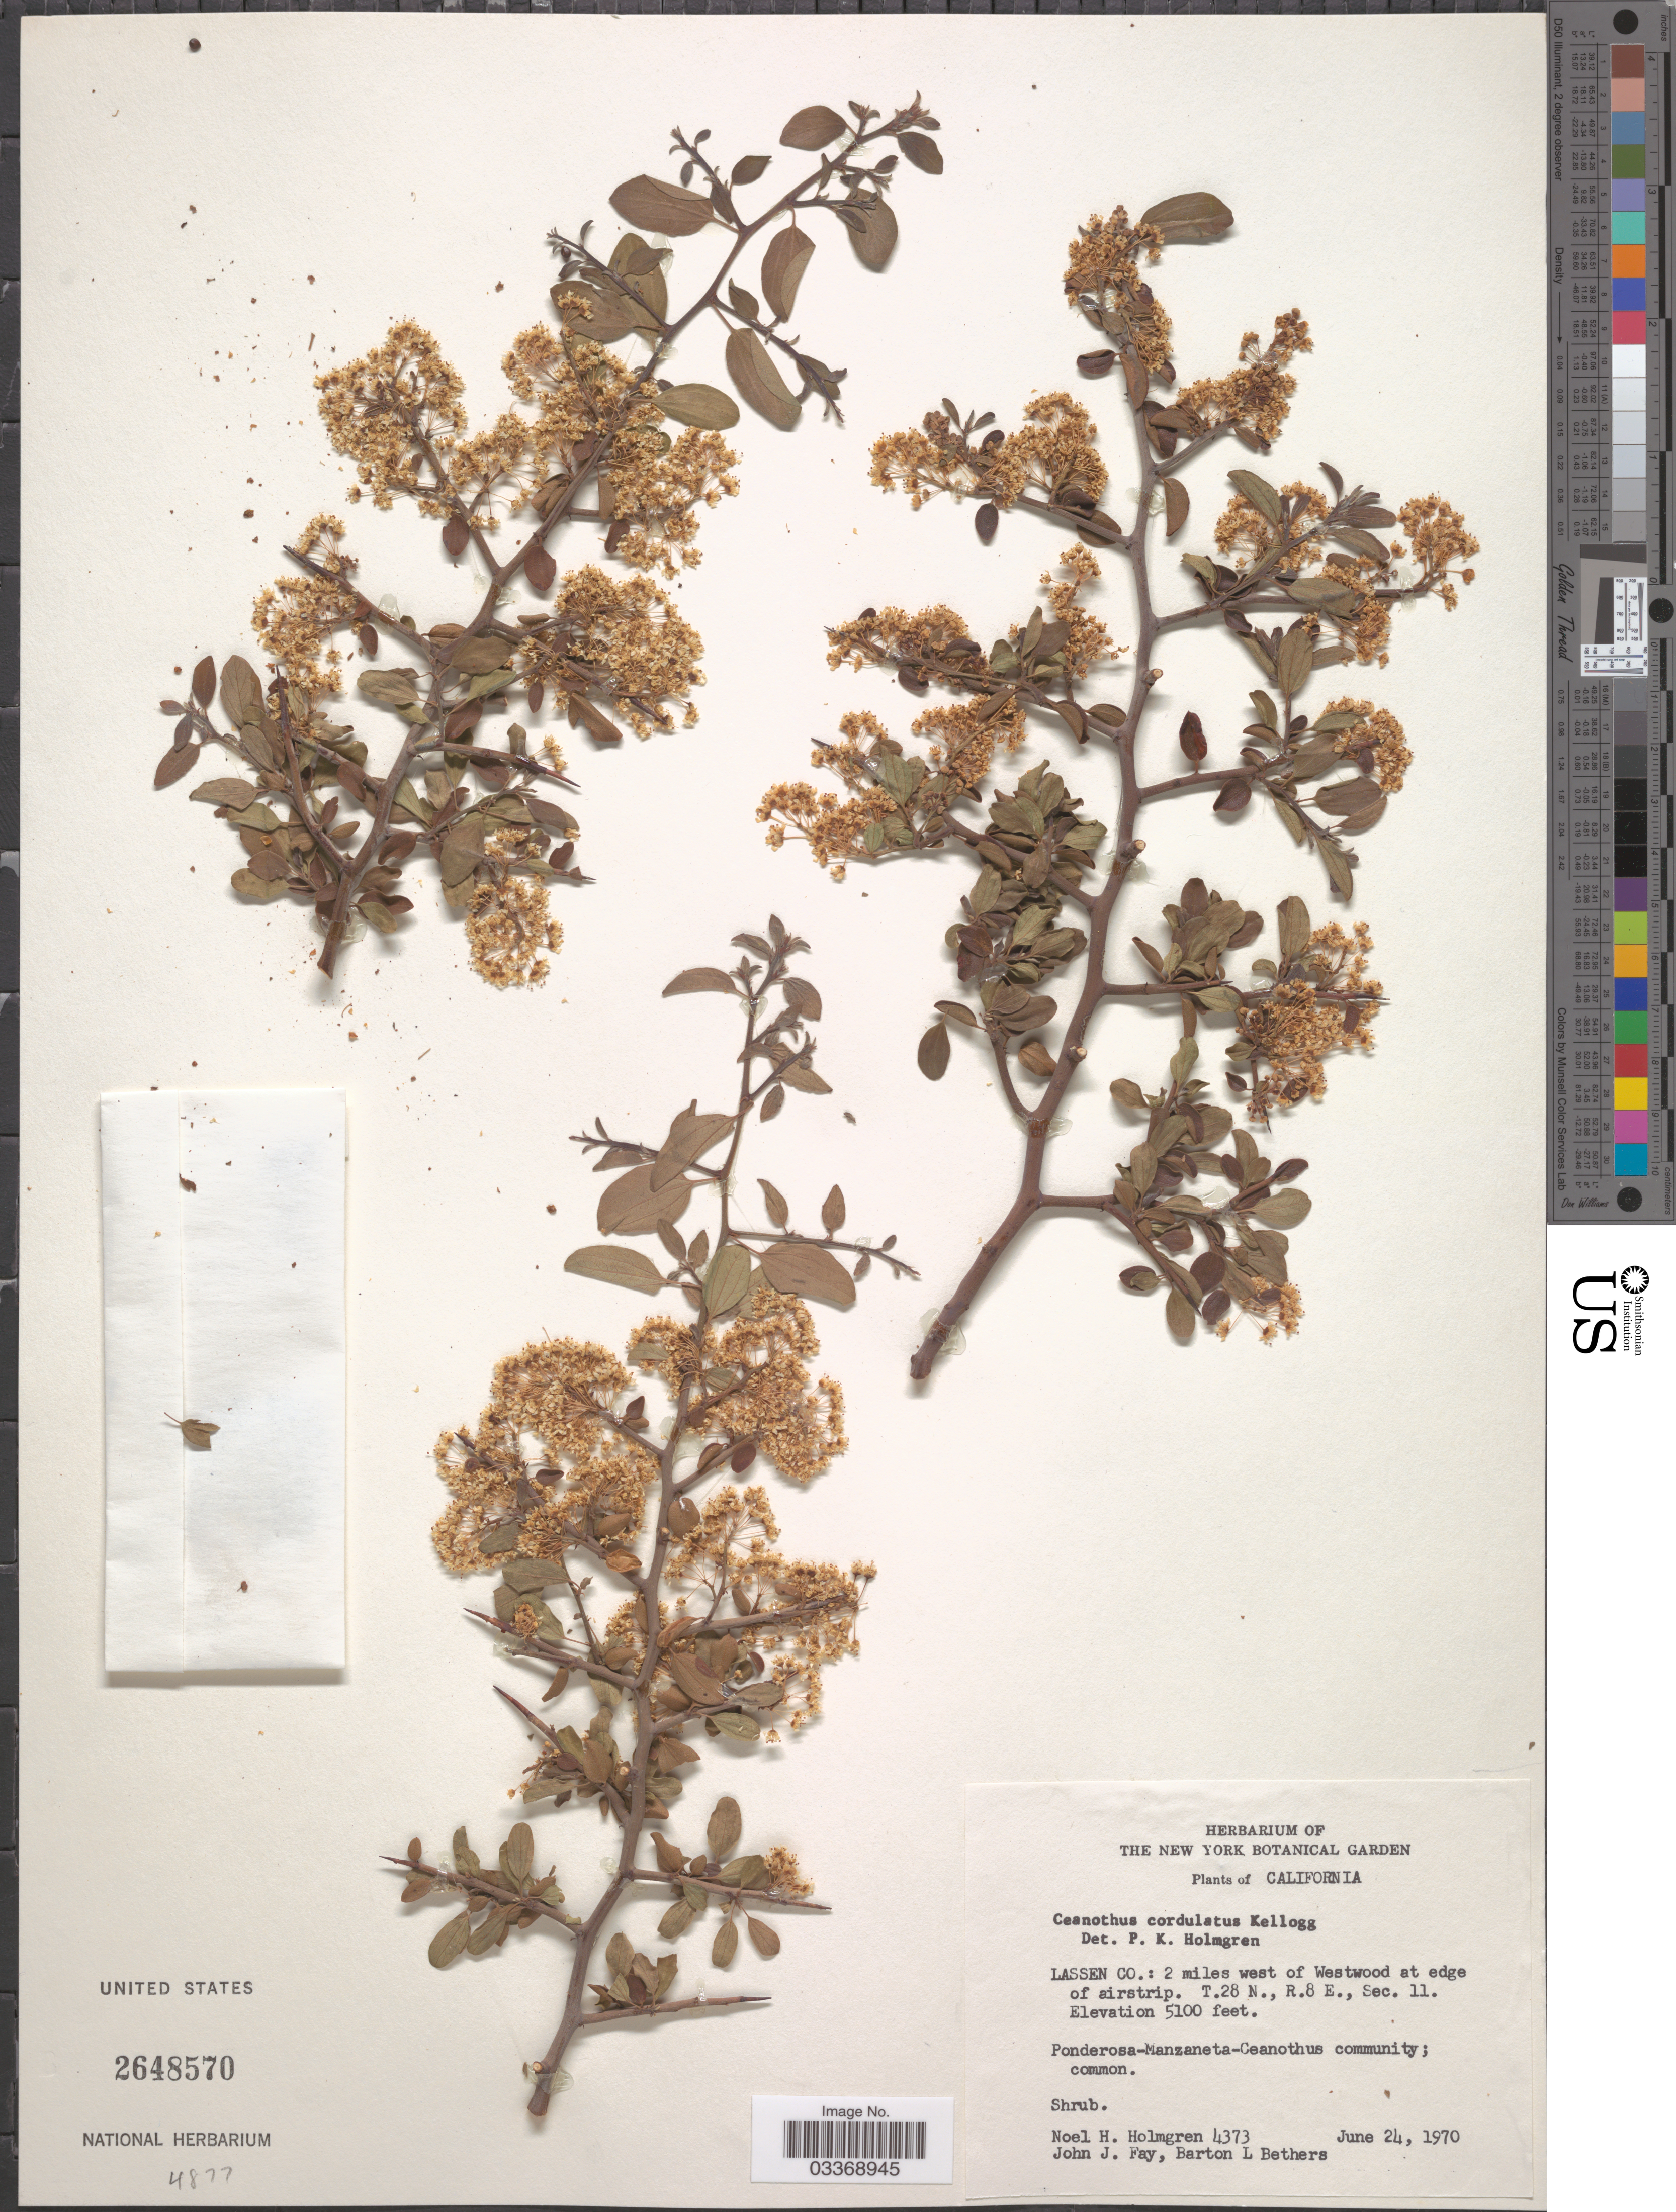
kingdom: Plantae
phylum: Tracheophyta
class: Magnoliopsida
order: Rosales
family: Rhamnaceae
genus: Ceanothus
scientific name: Ceanothus cordulatus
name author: Kellogg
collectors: N. H. Holmgren, J. Fay & B. Bethers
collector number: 4373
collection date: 1970-06-24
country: United States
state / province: California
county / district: Lassen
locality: Lassen Co.: 2 miles west of Westwood at edge of airstrip. T.28N., R.8 E., Sec. 11.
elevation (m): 1554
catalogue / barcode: US 2648570